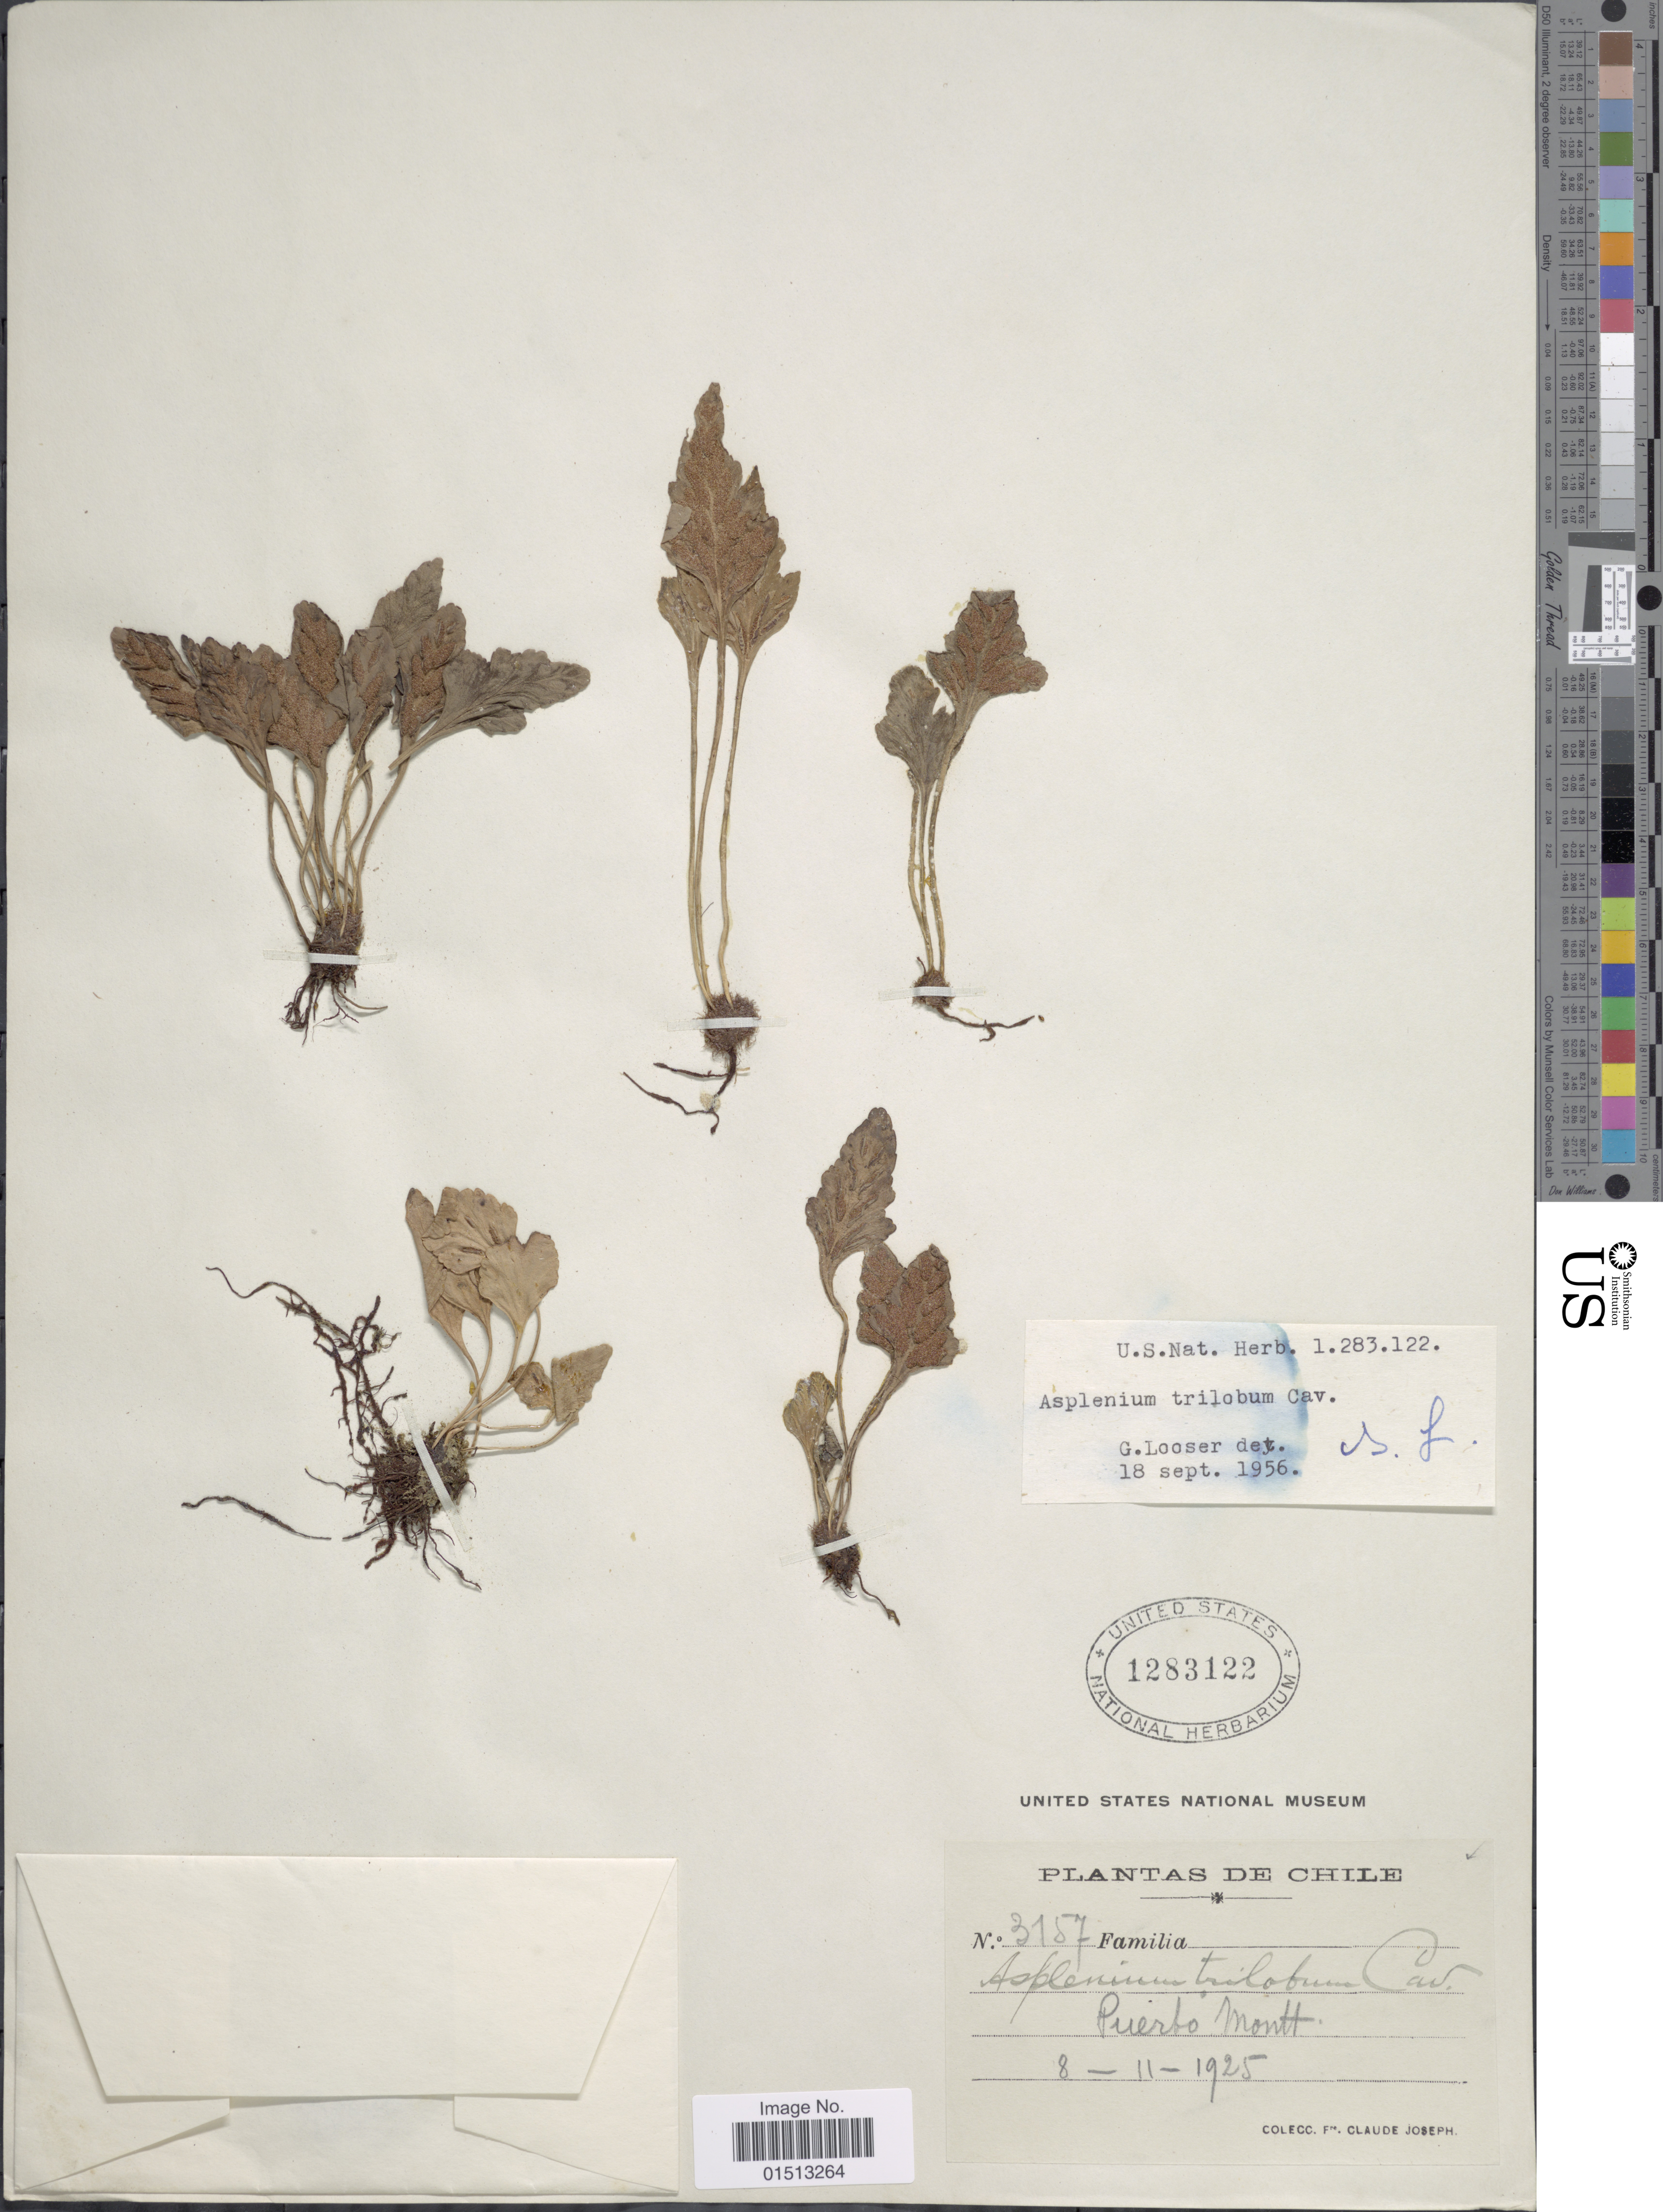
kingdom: Plantae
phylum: Tracheophyta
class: Polypodiopsida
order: Polypodiales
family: Aspleniaceae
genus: Asplenium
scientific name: Asplenium trilobum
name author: Cav.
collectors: Bro. Claude-Joseph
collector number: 3157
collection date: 1925-11-08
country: Chile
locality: Puerto Montt.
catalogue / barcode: US 1283122